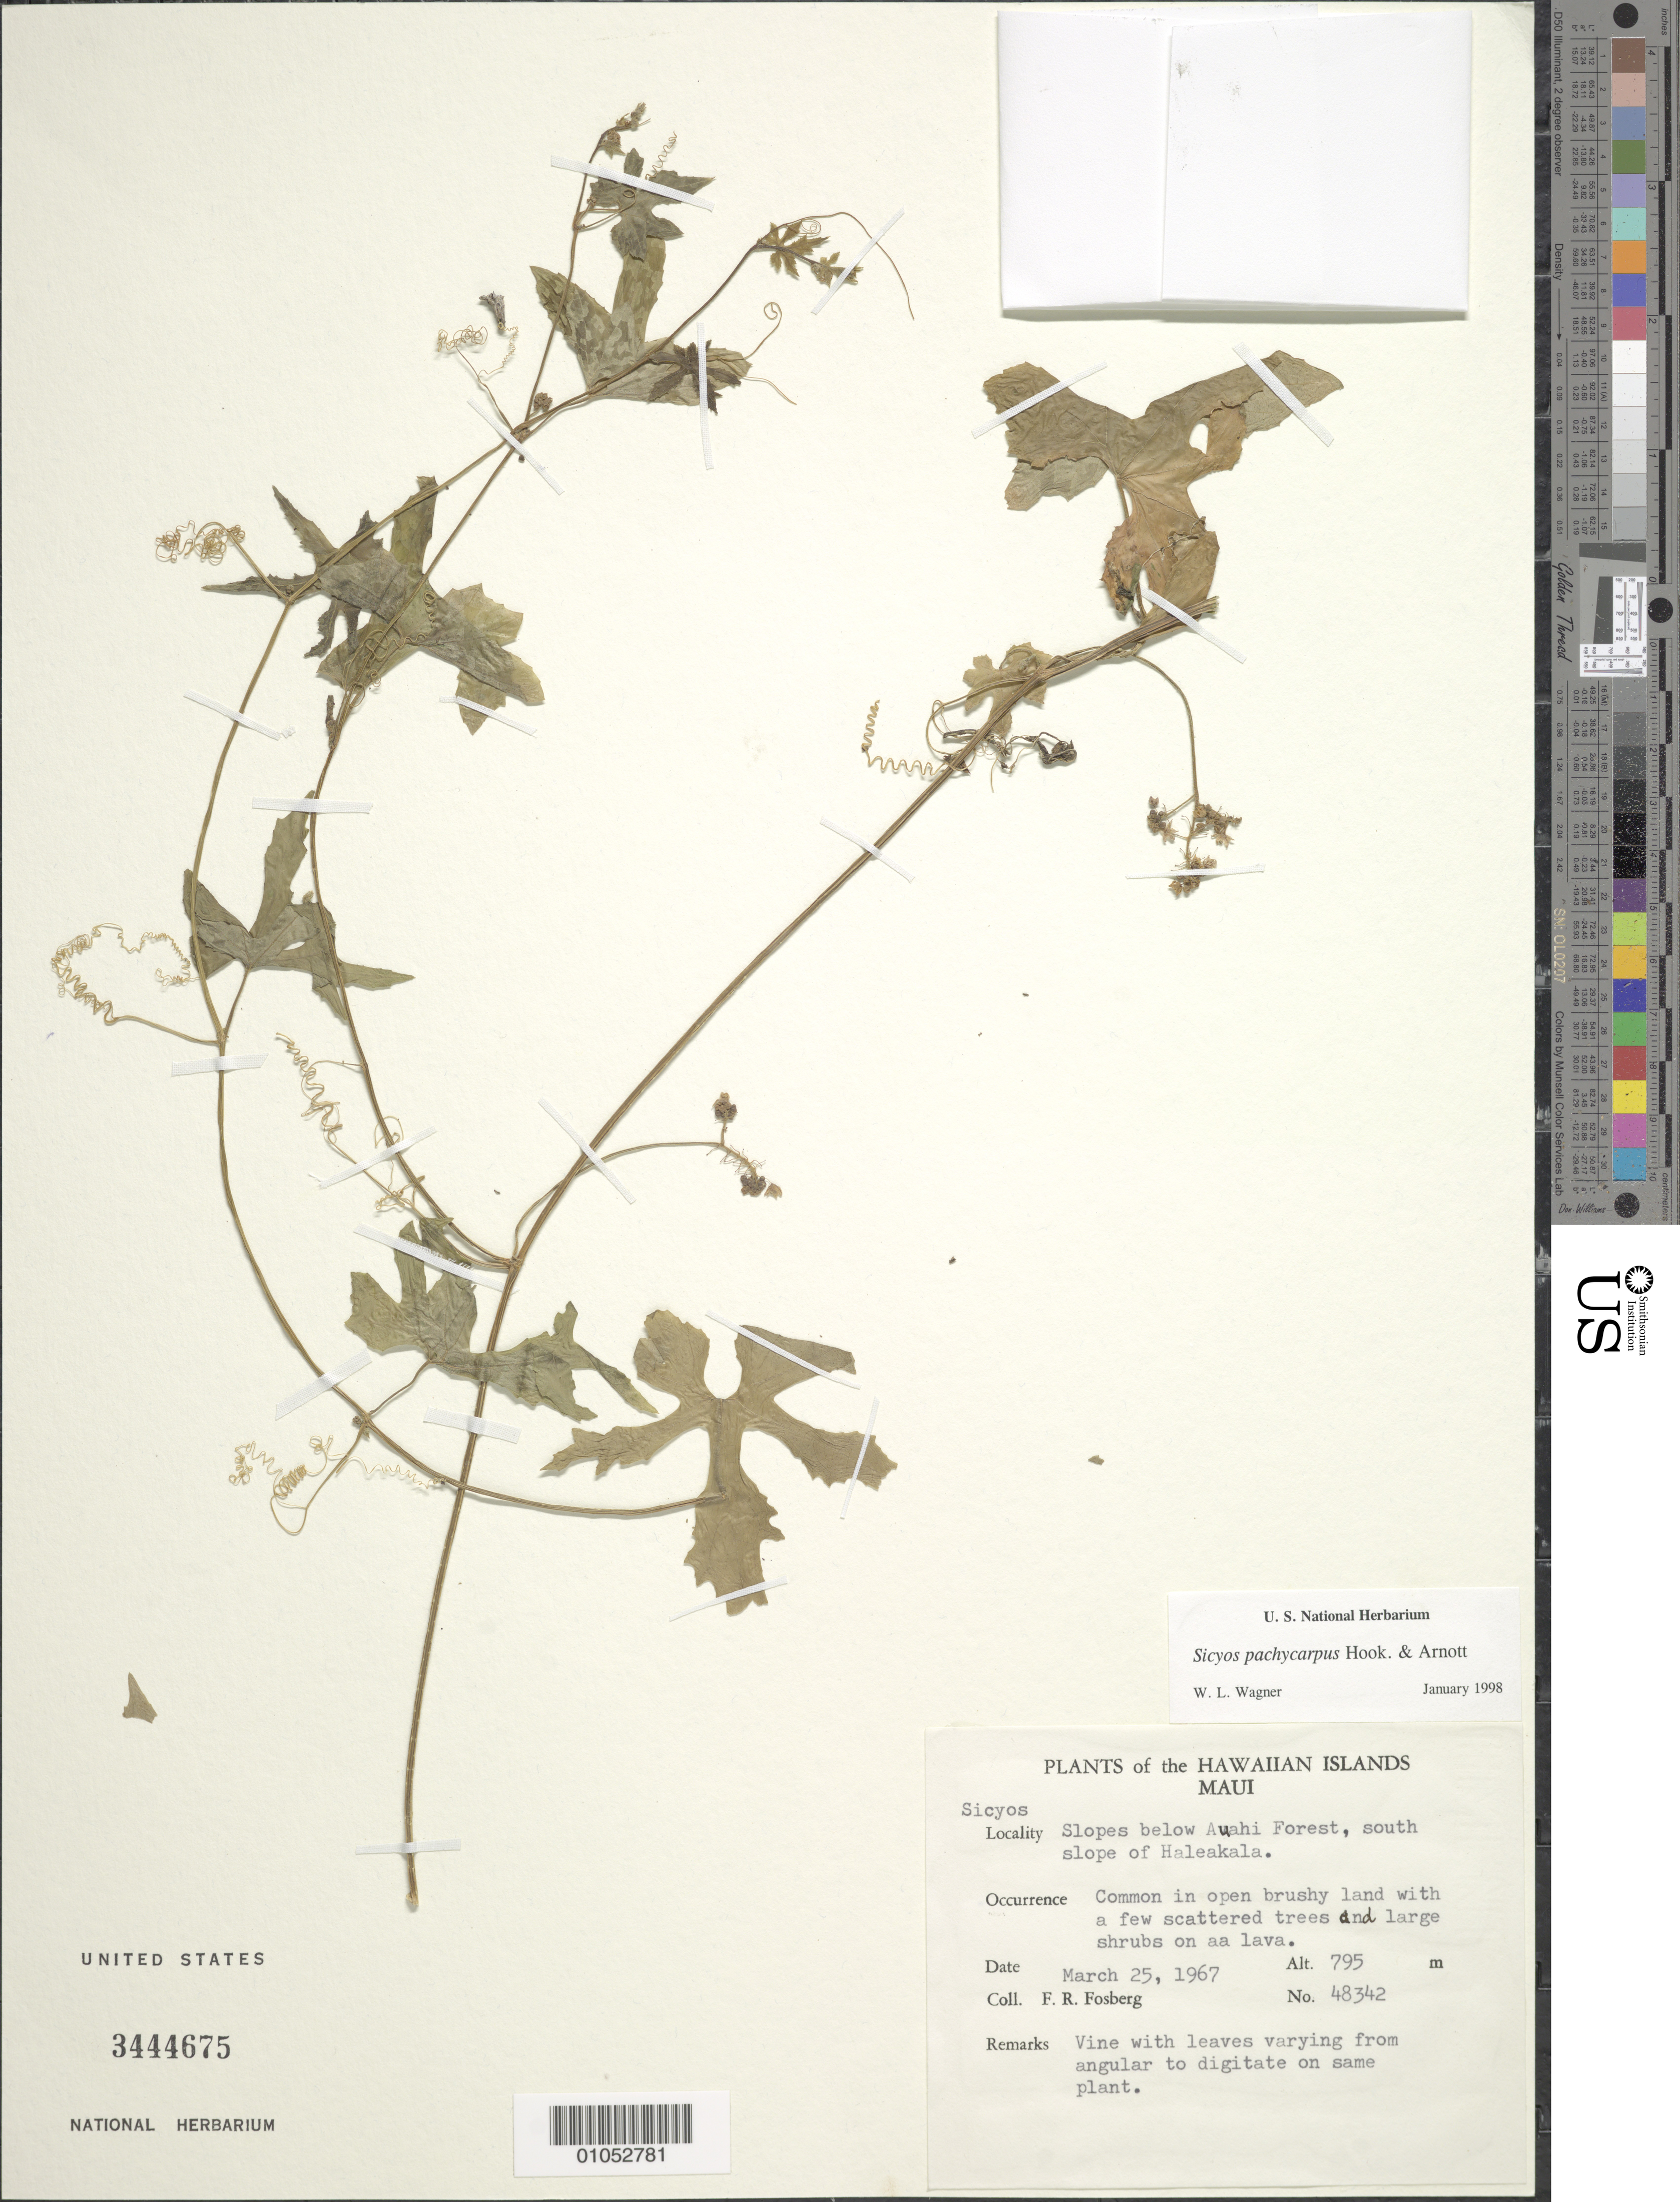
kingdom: Plantae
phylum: Tracheophyta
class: Magnoliopsida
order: Cucurbitales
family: Cucurbitaceae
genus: Sicyos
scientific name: Sicyos pachycarpus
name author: Hook. & Arn.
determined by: Wagner, W. L., (BOT), Smithsonian Institution - National Museum of Natural History (UNITED STATES)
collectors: F. R. Fosberg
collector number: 48342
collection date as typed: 25 Mar 1967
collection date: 1967-03-25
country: United States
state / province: Hawaii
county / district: Maui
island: Maui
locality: Slopes below Auwahi Forest, south slope of Haleakala.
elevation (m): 795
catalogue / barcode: US 3444675